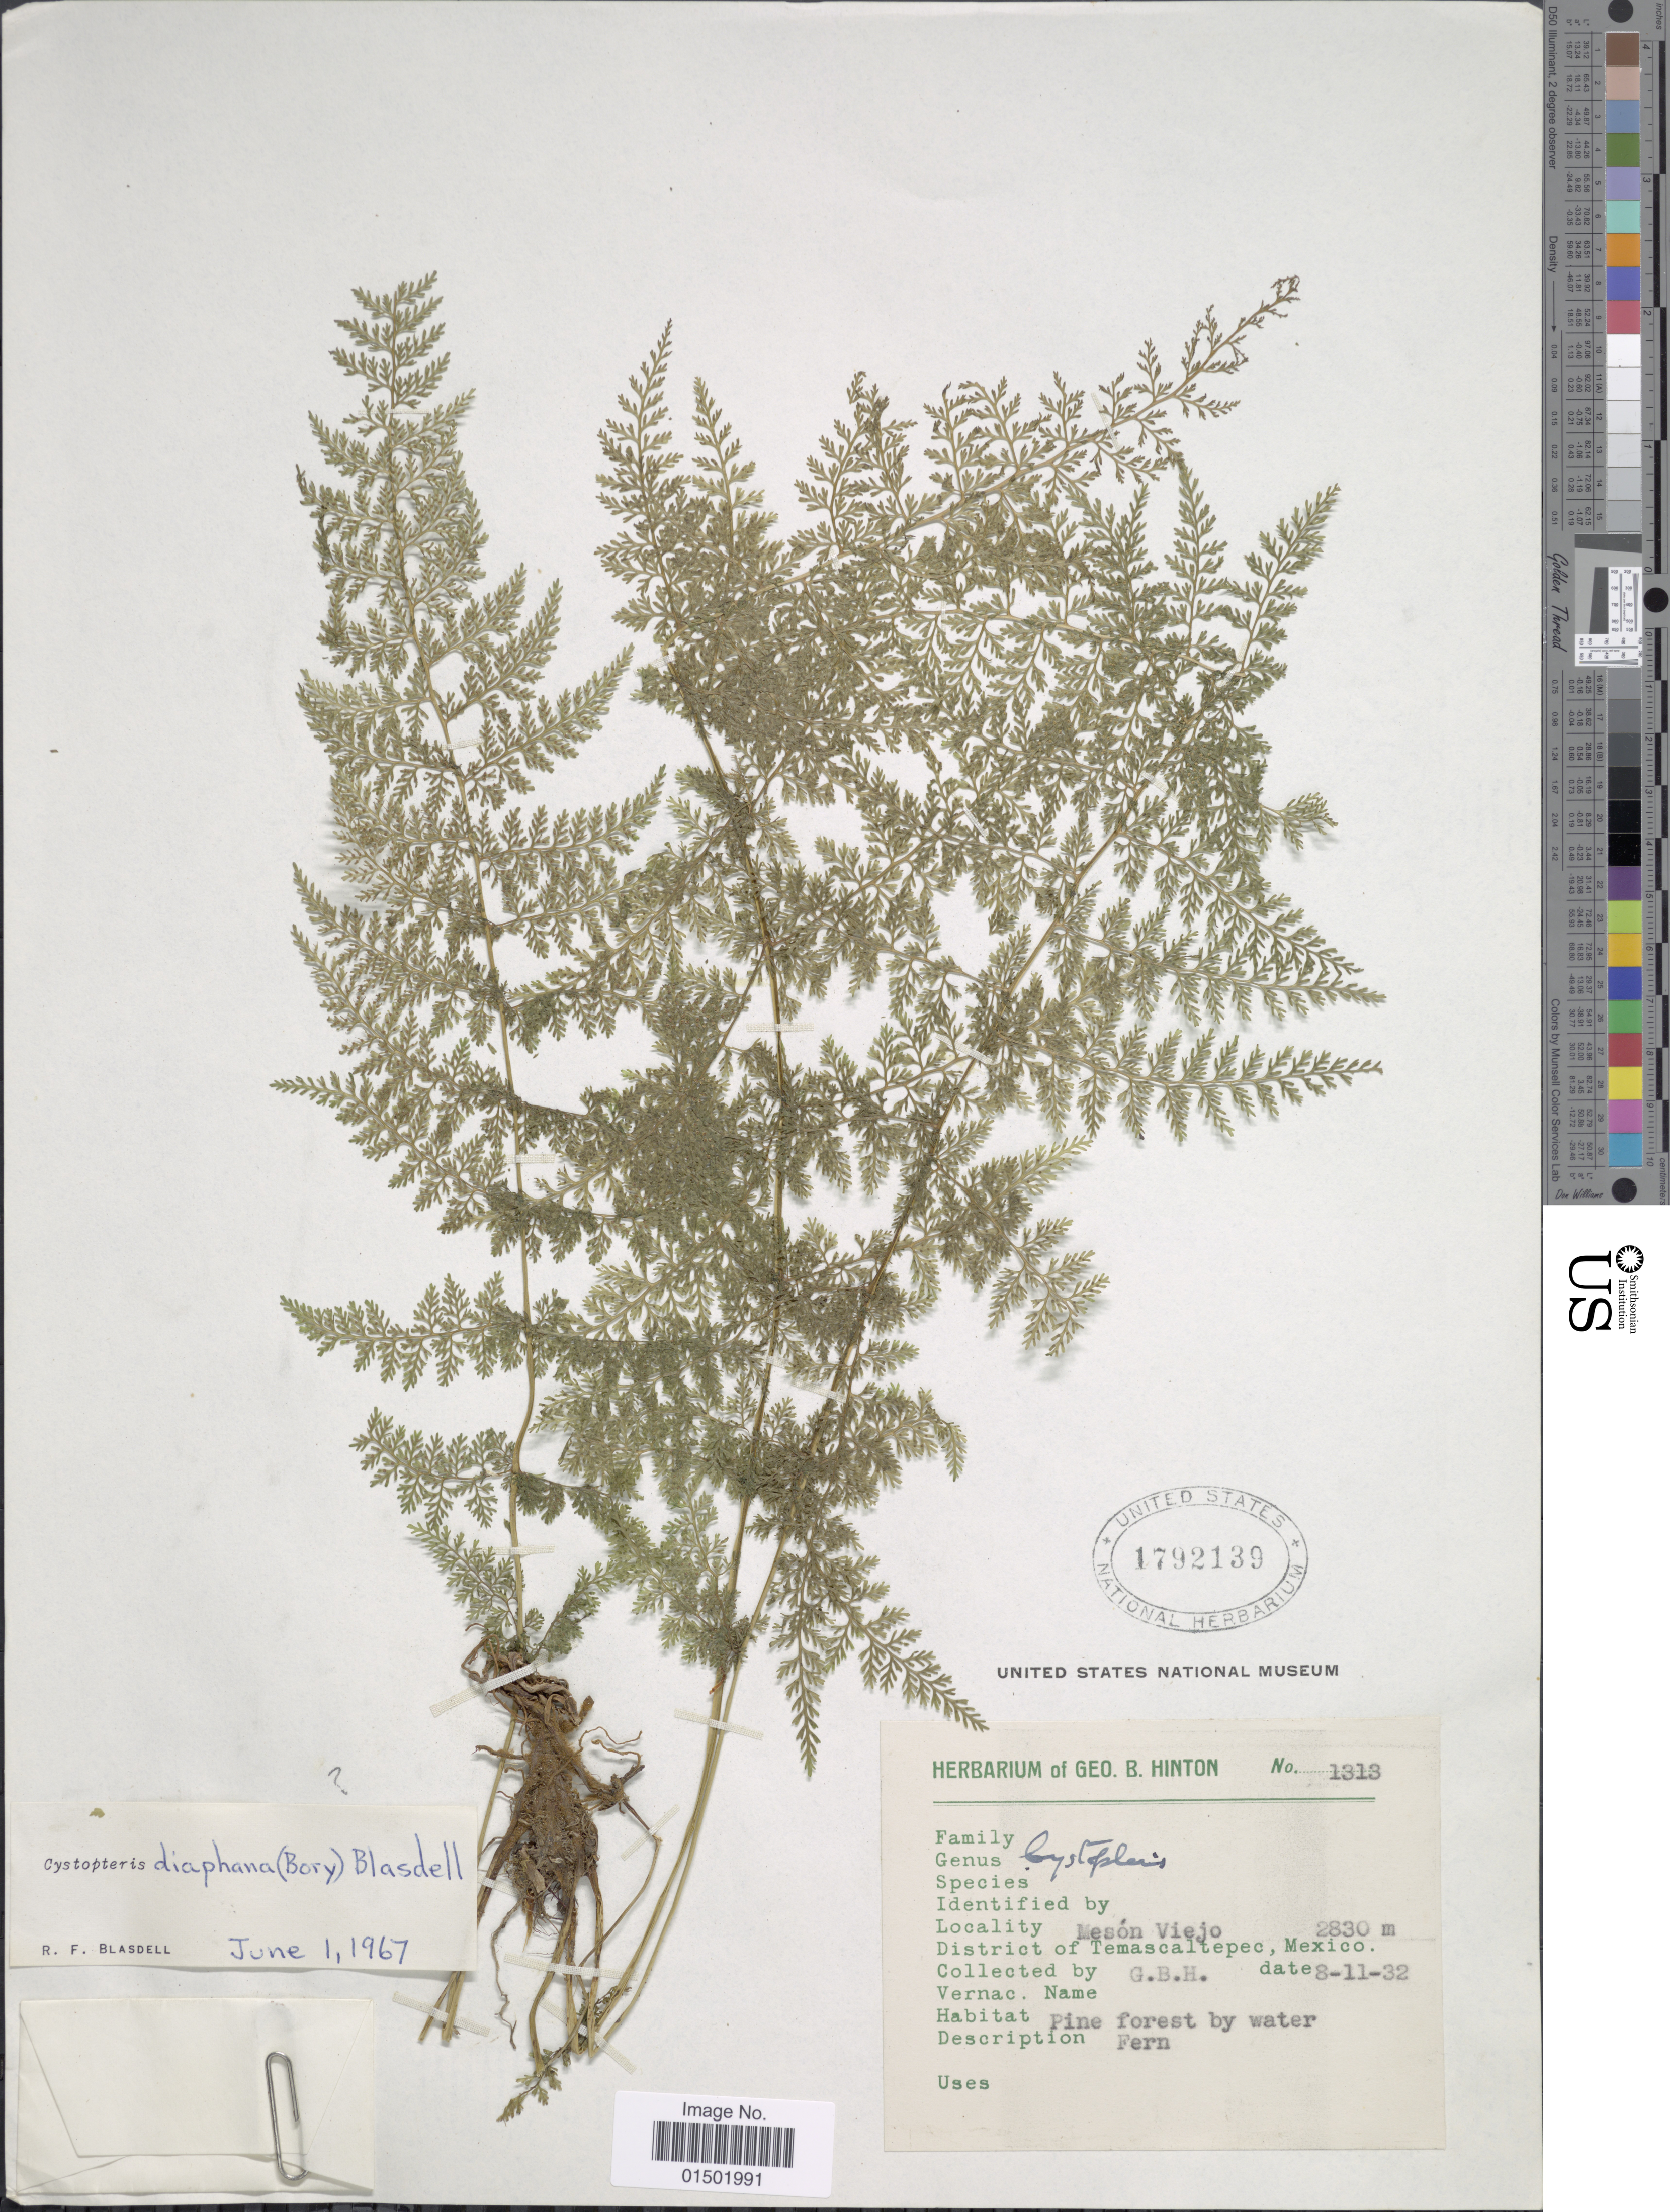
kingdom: Plantae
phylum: Tracheophyta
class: Polypodiopsida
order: Polypodiales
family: Cystopteridaceae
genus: Cystopteris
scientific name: Cystopteris diaphana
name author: (Bory) Blasdell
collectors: G. B. Hinton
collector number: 1313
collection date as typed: Transcribed d/m/y: 8/11/32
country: Mexico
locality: Meson Viejo. District of Temascaltepec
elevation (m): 2830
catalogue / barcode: US 1792139